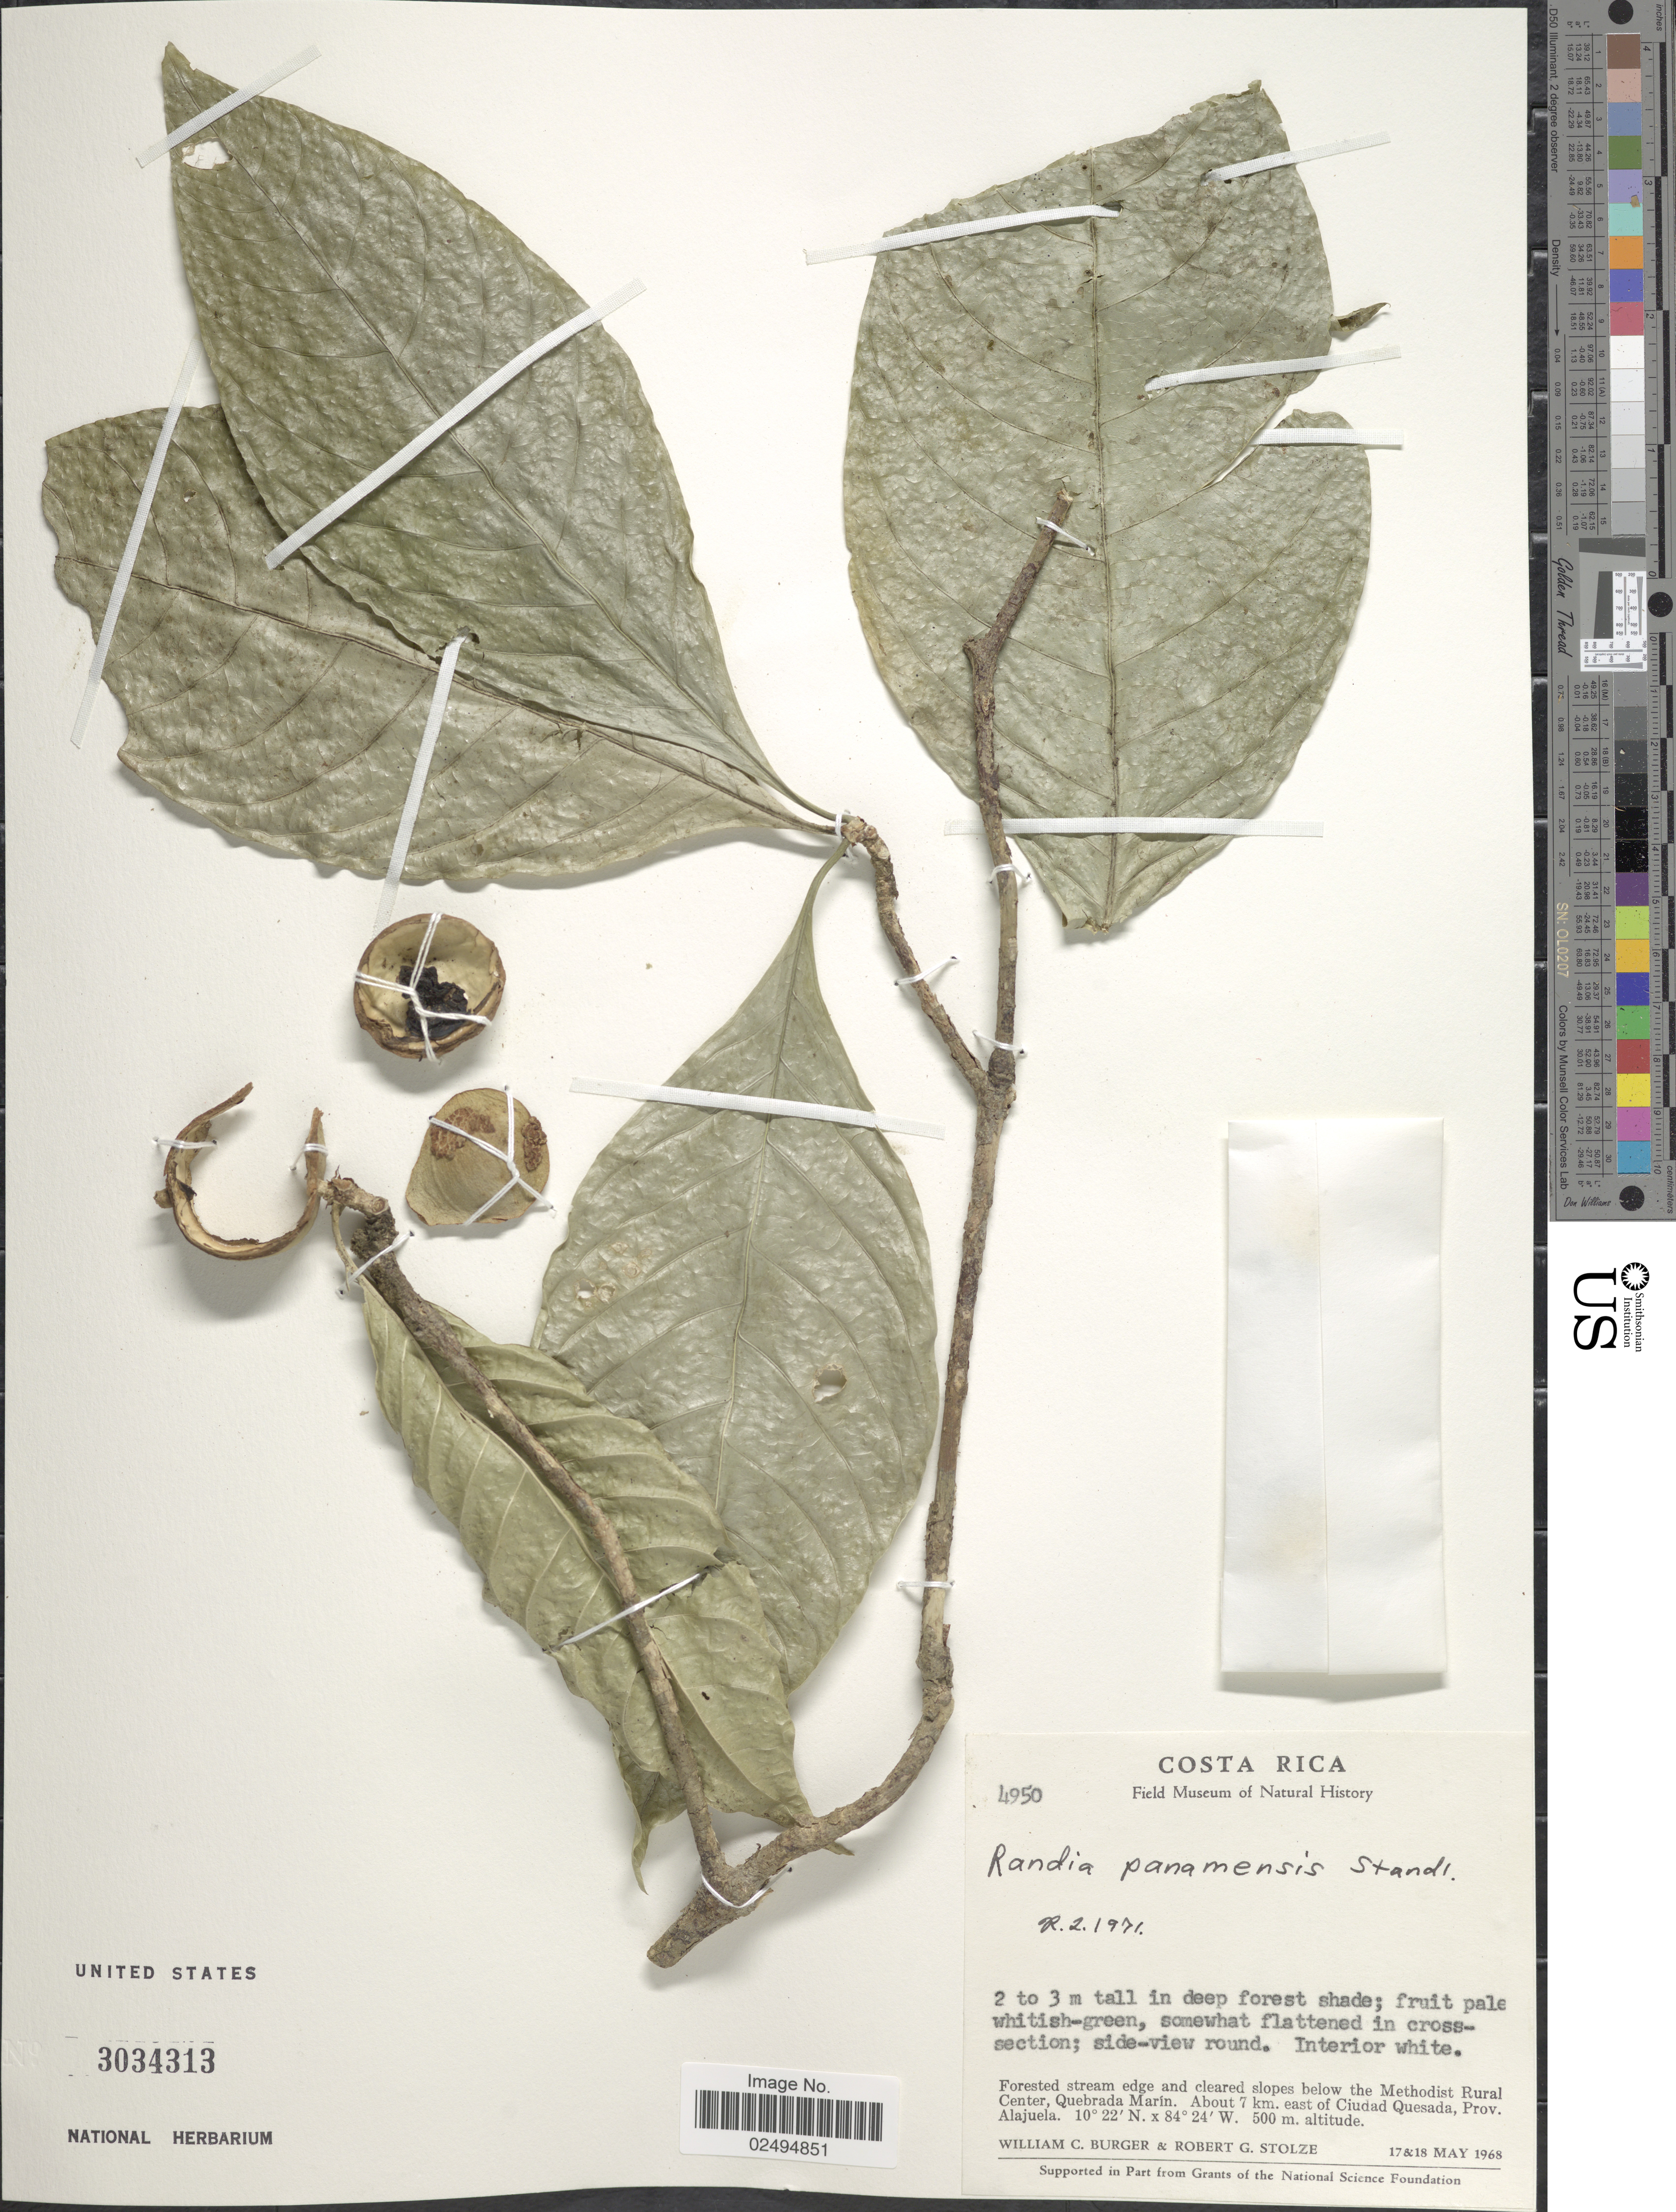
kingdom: Plantae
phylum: Tracheophyta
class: Magnoliopsida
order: Gentianales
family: Rubiaceae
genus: Randia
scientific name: Randia panamensis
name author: Standl.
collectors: W. Burger & R. G. Stolze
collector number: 4950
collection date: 1968-05-17/1968-05-18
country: Costa Rica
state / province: Alajuela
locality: Forested stream edge and cleared slopes below the Methodist Rural Center, Quebrada Marin, about 7 km. east of Ciudad Quesada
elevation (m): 500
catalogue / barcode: US 3034313